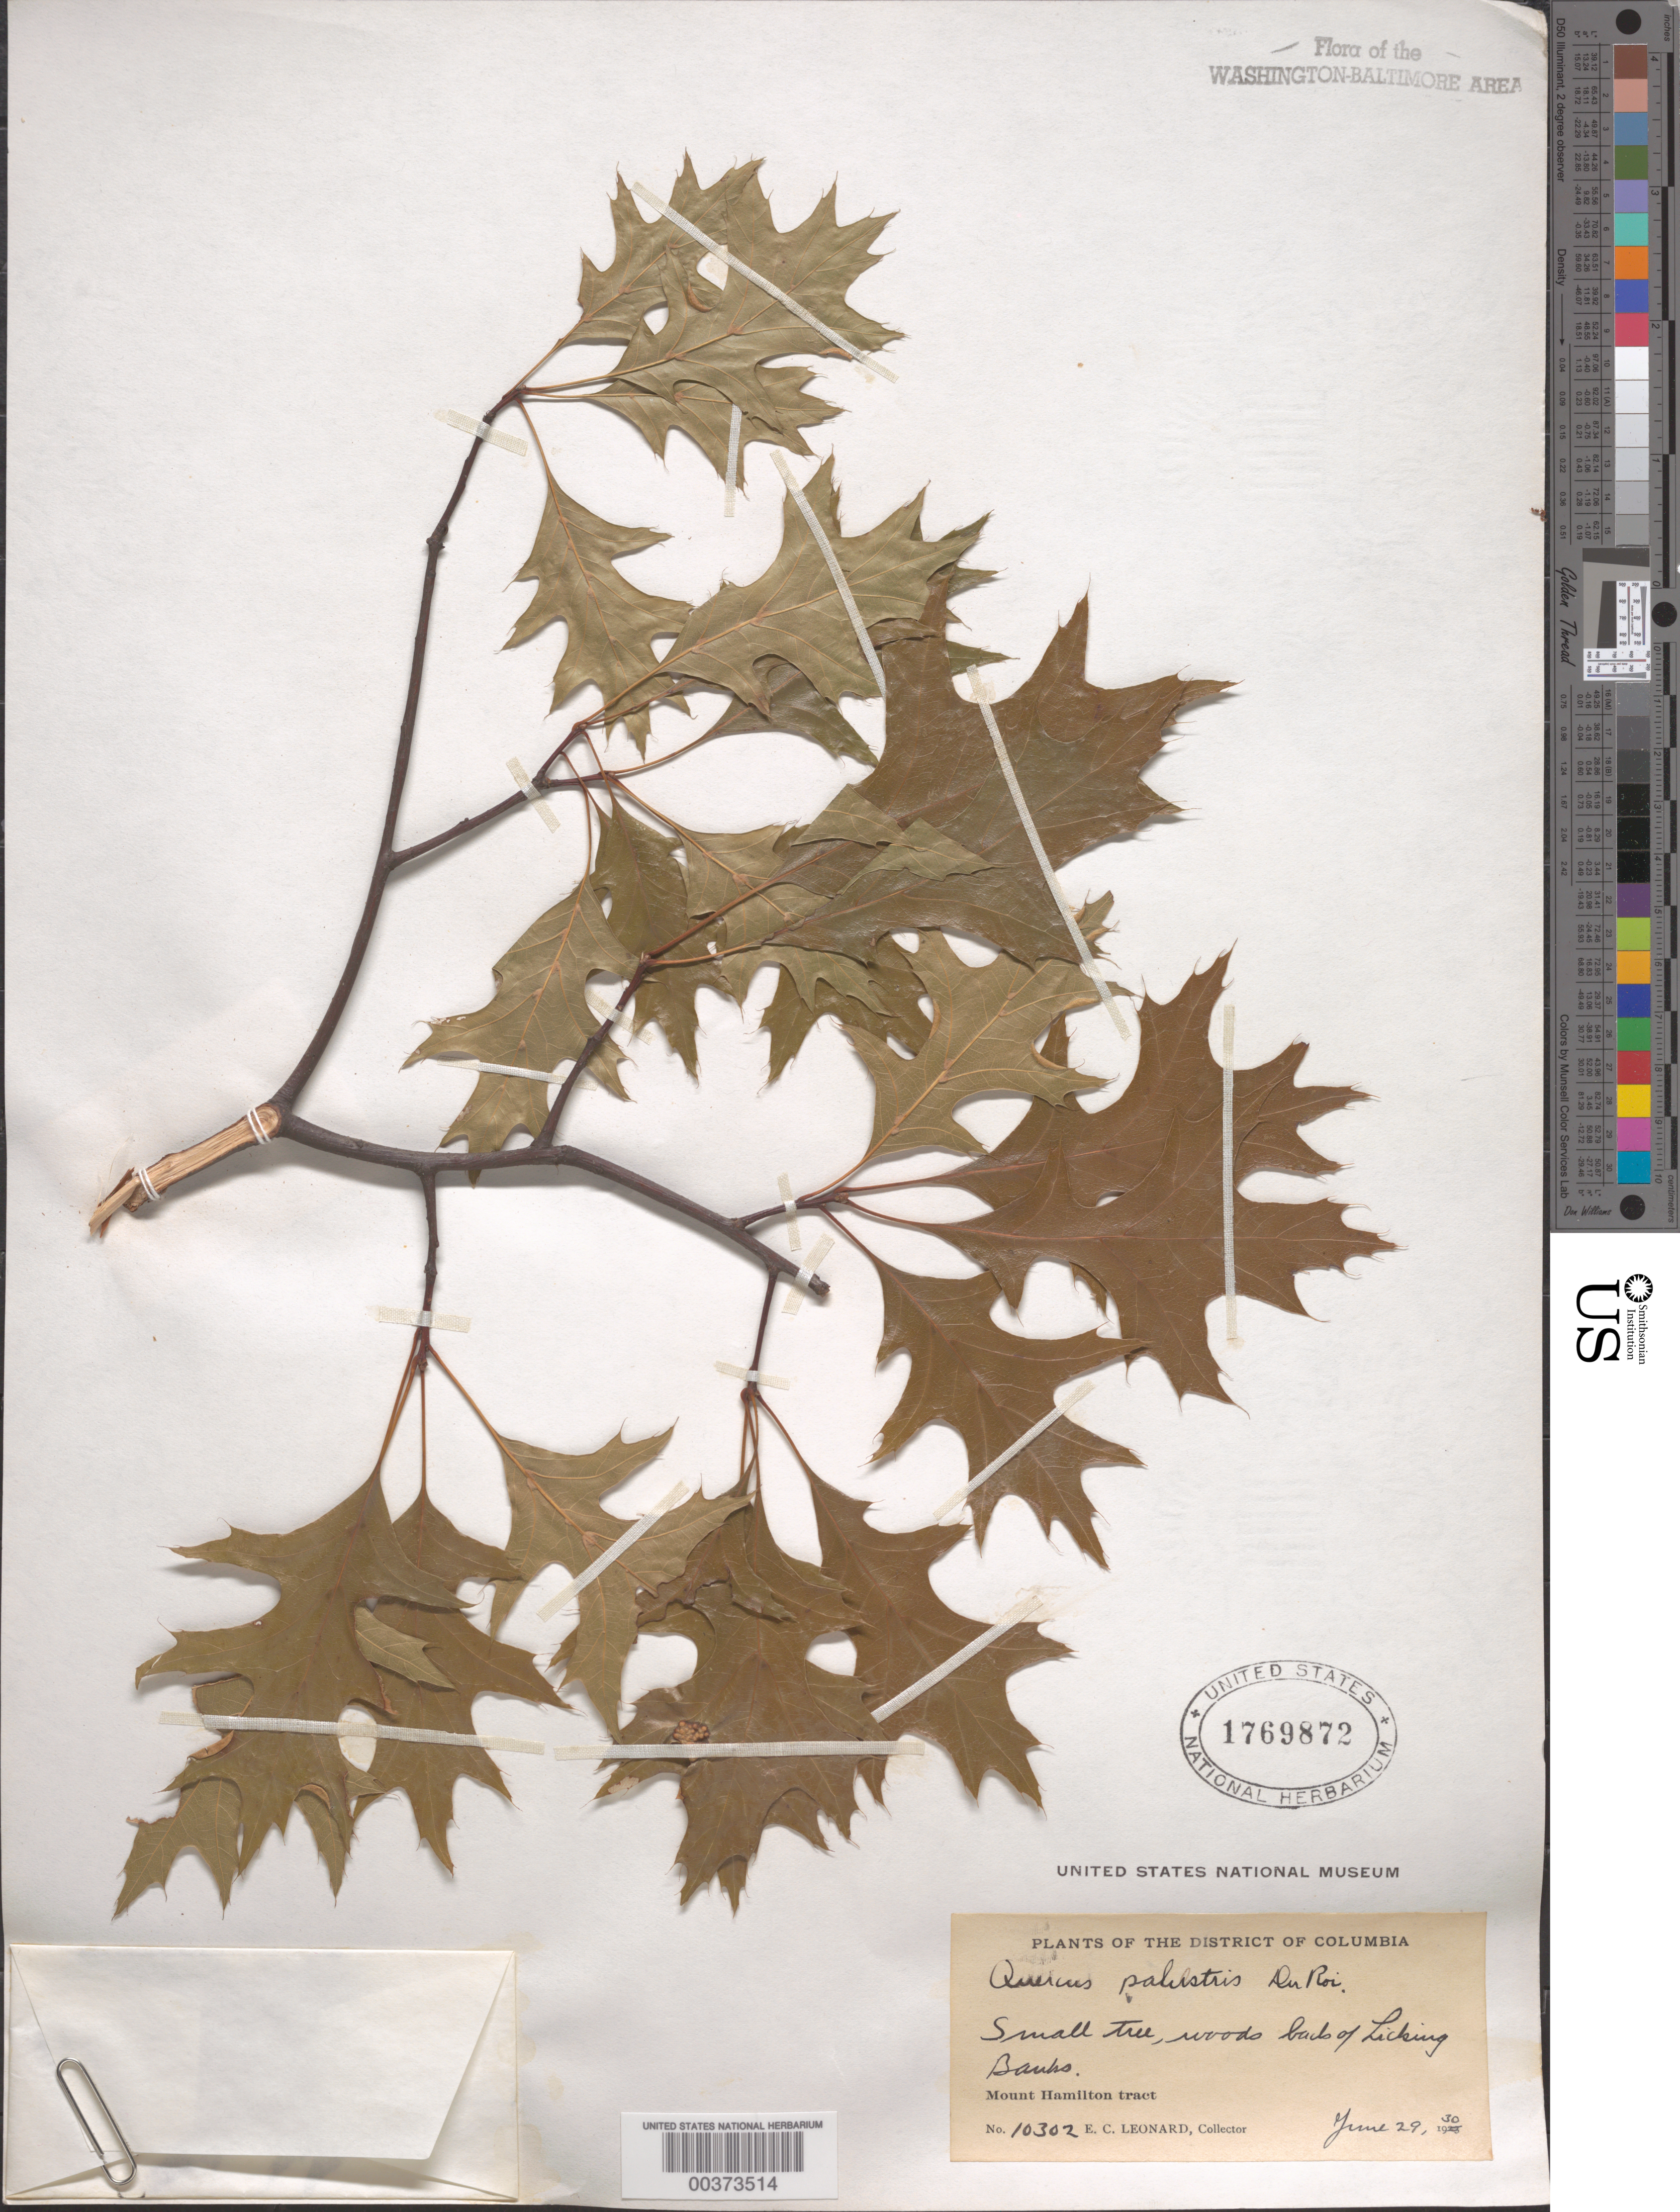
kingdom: Plantae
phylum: Tracheophyta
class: Magnoliopsida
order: Fagales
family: Fagaceae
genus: Quercus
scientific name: Quercus palustris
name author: Münchh.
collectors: E. C. Leonard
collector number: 10302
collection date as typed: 29 Jun 1930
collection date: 1930-06-29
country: United States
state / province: District of Columbia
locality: Licking Banks, Mount Hamilton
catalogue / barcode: US 1769872